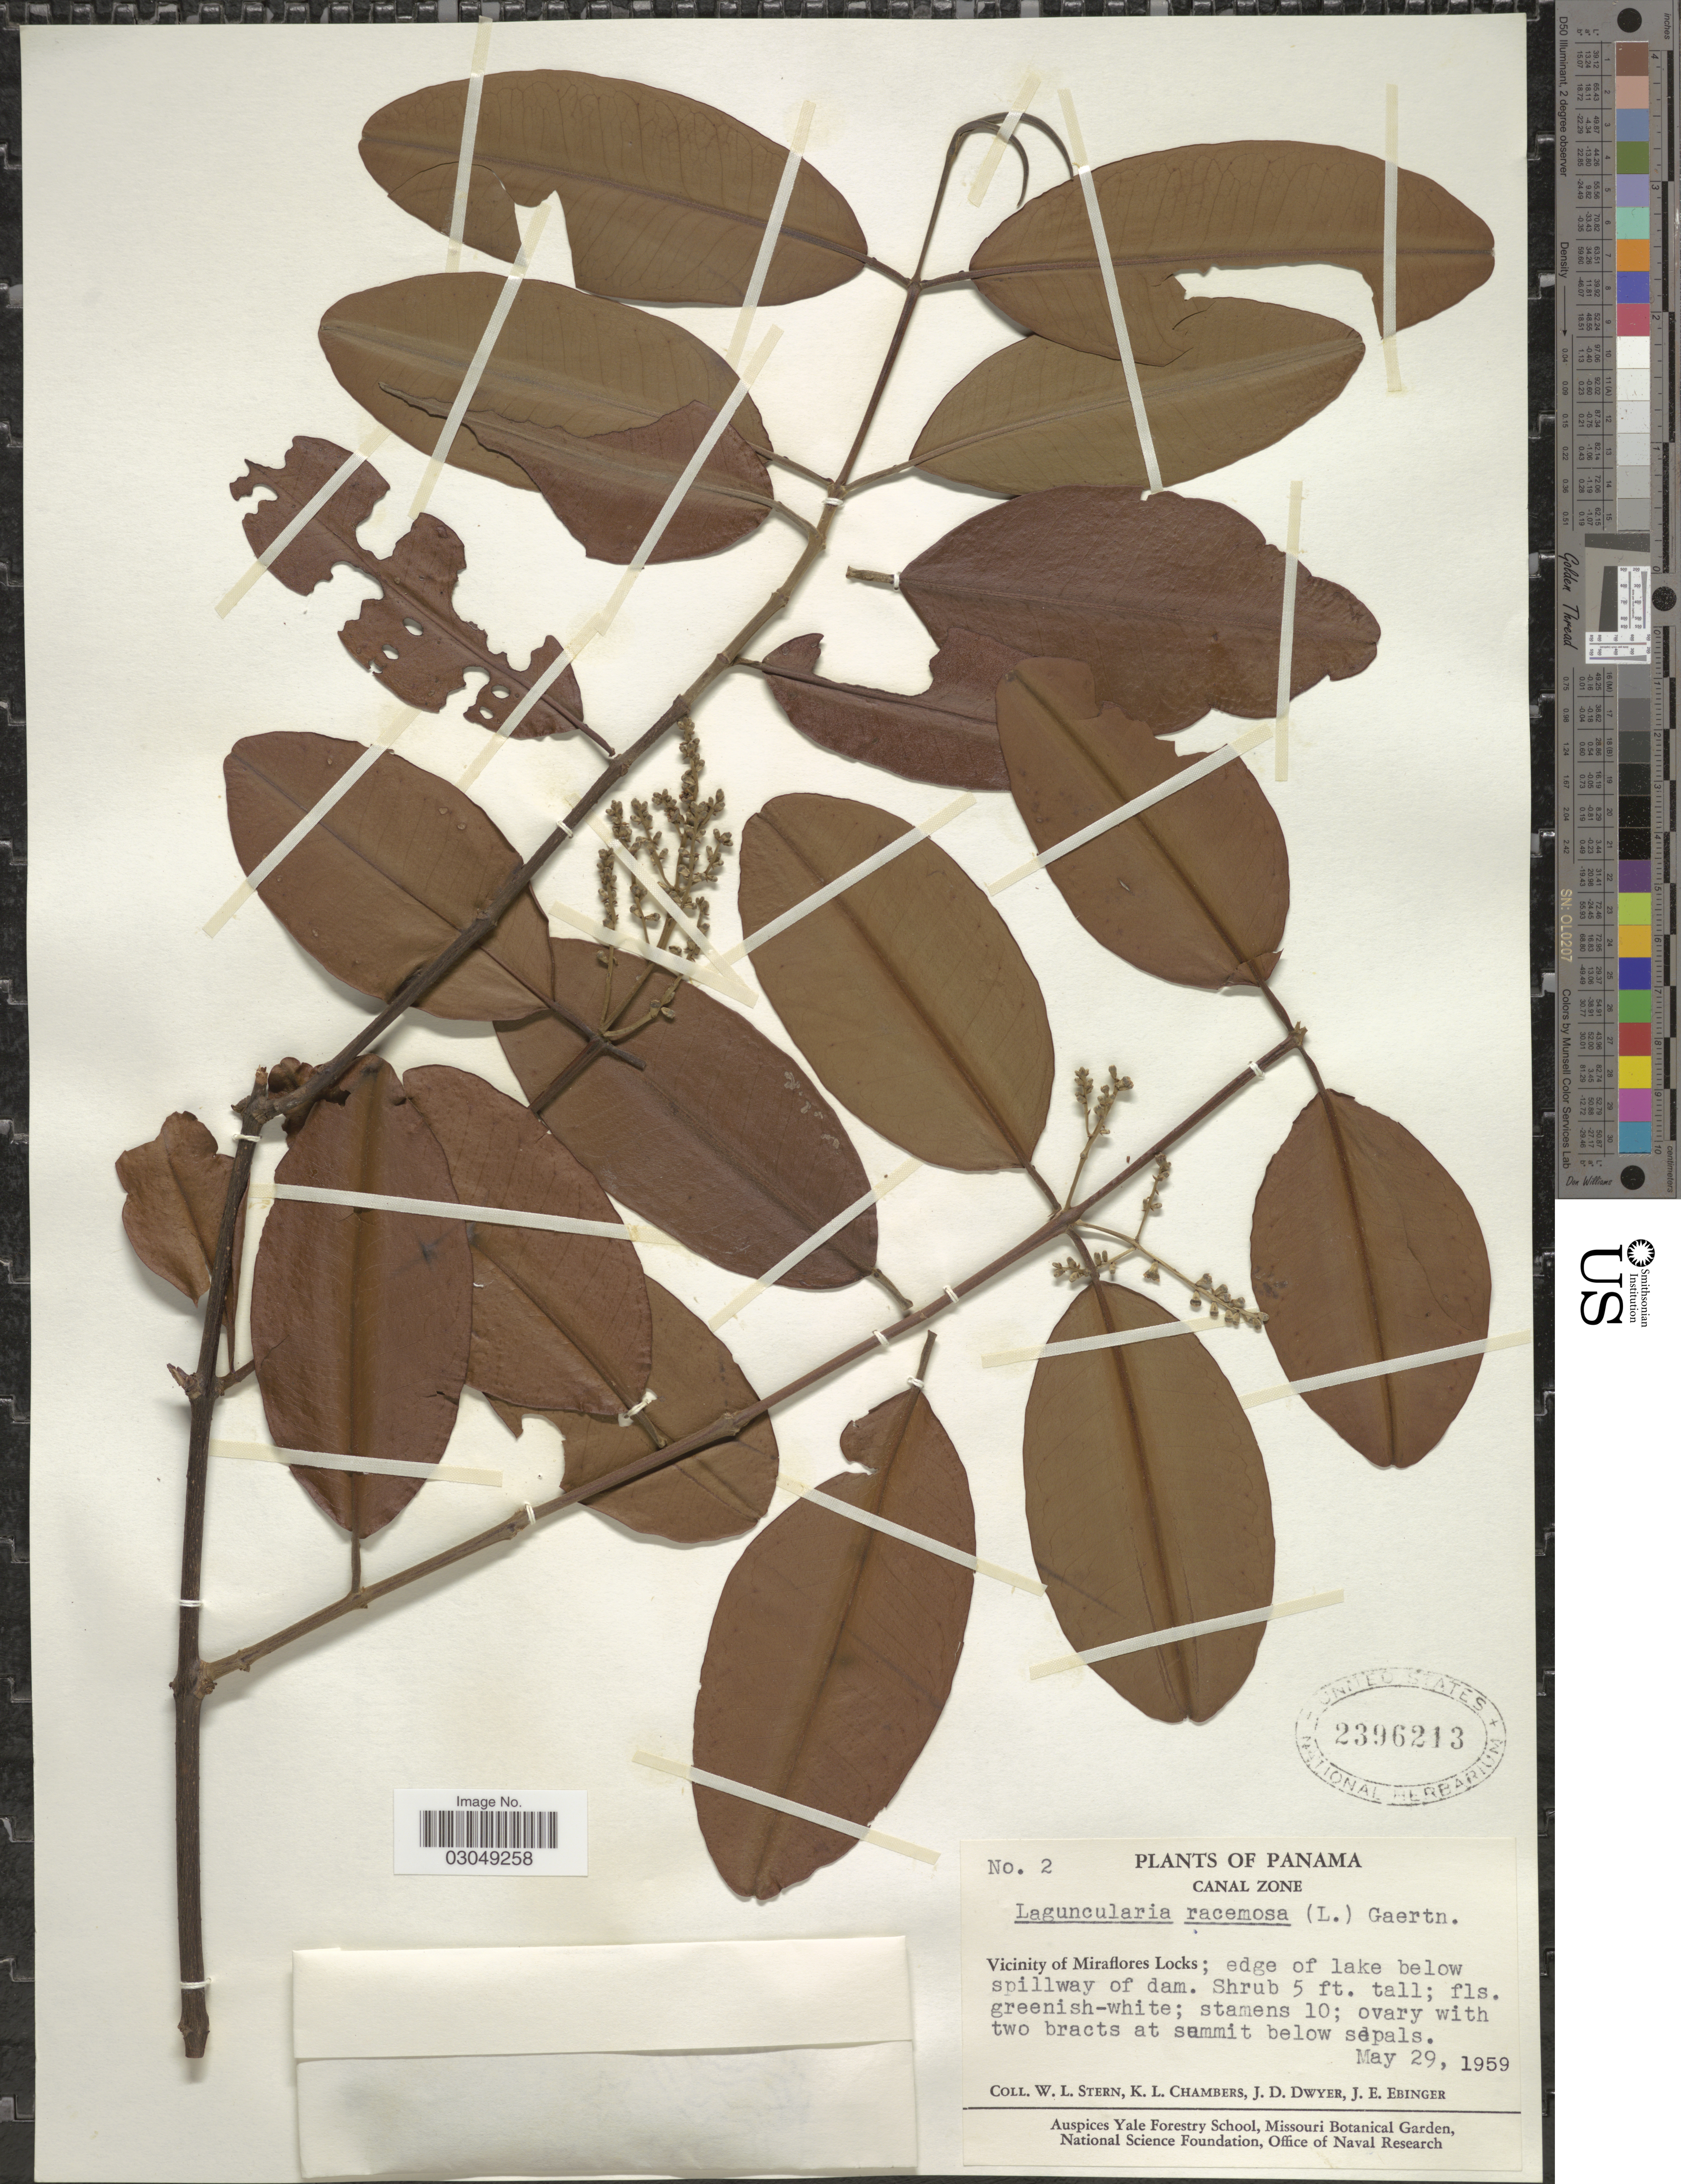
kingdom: Plantae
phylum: Tracheophyta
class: Magnoliopsida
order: Myrtales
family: Combretaceae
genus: Laguncularia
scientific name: Laguncularia racemosa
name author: (L.) C.F. Gaertn.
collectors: W. L. Stern, K. Chambers, J. D. Dwyer & J. Ebinger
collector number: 2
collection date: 1959-05-29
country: Panama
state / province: Panamá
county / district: Canal Zone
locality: Canal Zone. Vicinity of Miraflores Locks; edge of lake below spillway of dam.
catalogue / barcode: US 2396213